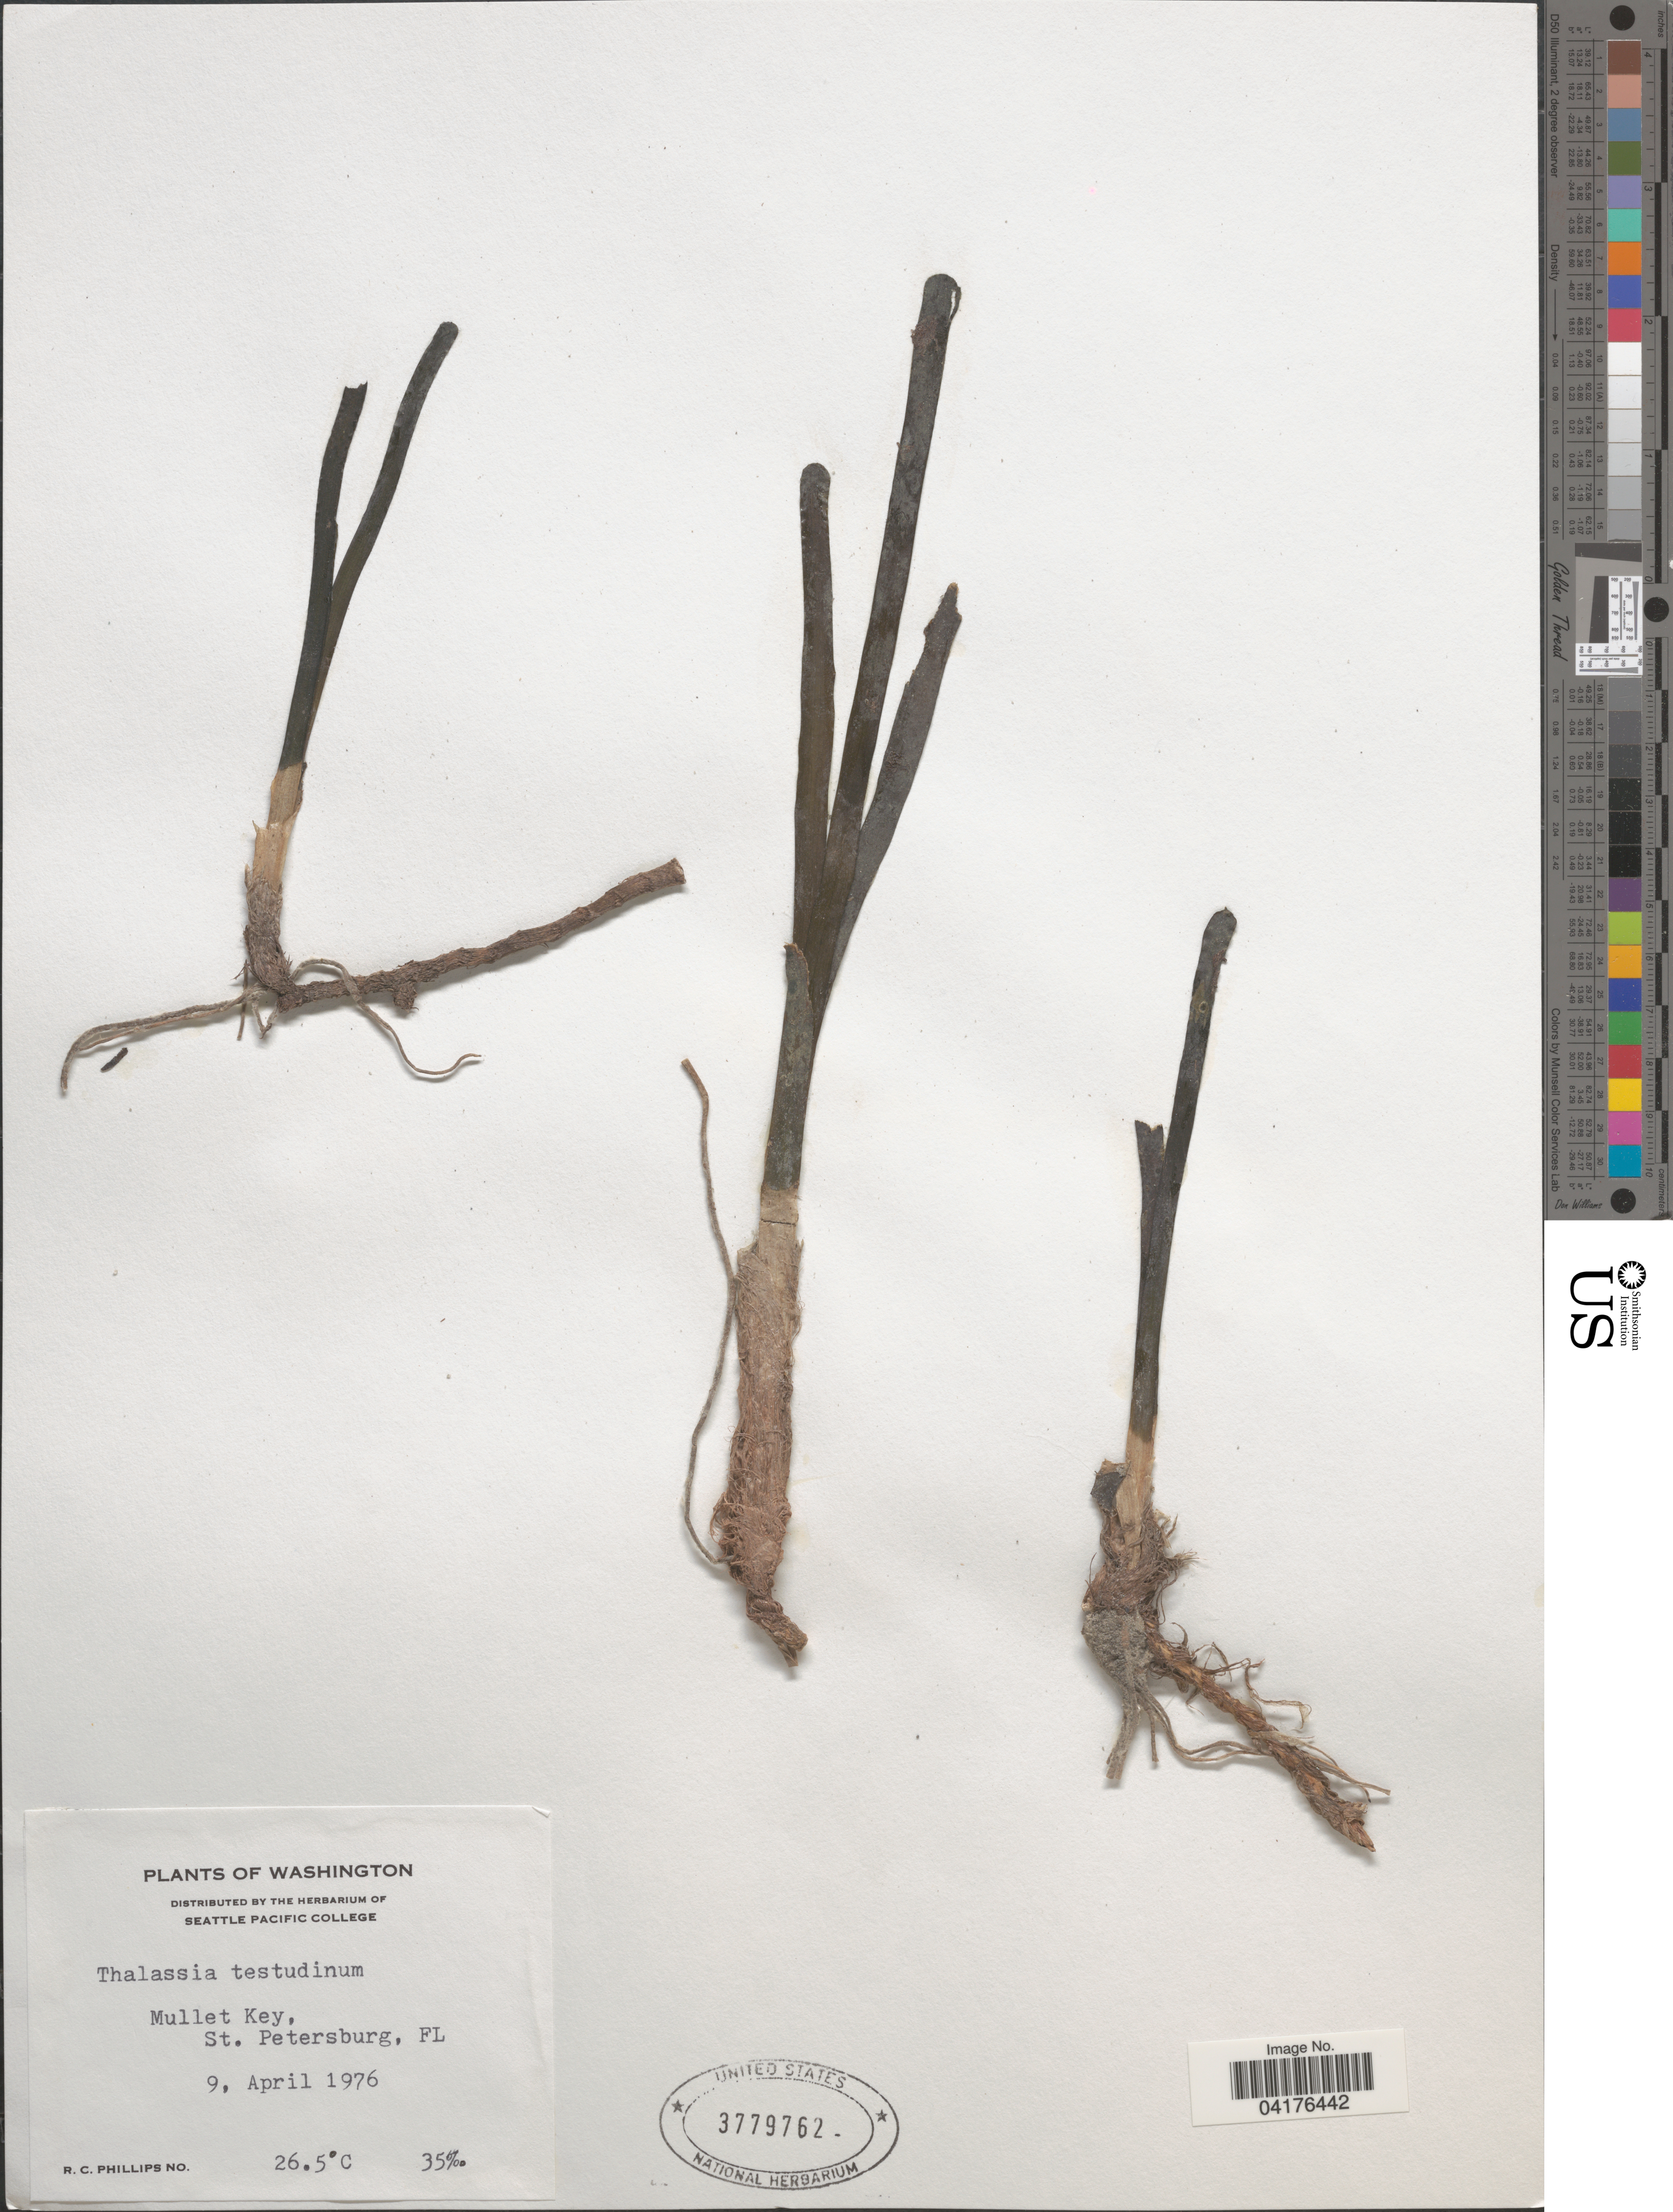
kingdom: Plantae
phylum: Tracheophyta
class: Liliopsida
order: Alismatales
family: Hydrocharitaceae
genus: Thalassia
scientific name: Thalassia testudinum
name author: Banks & Sol. ex K.D. Koenig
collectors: R. C. Phillips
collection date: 1976-04-09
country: United States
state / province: Florida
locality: Mulelt Key, St. Petersburg, FL.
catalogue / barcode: US 3779762